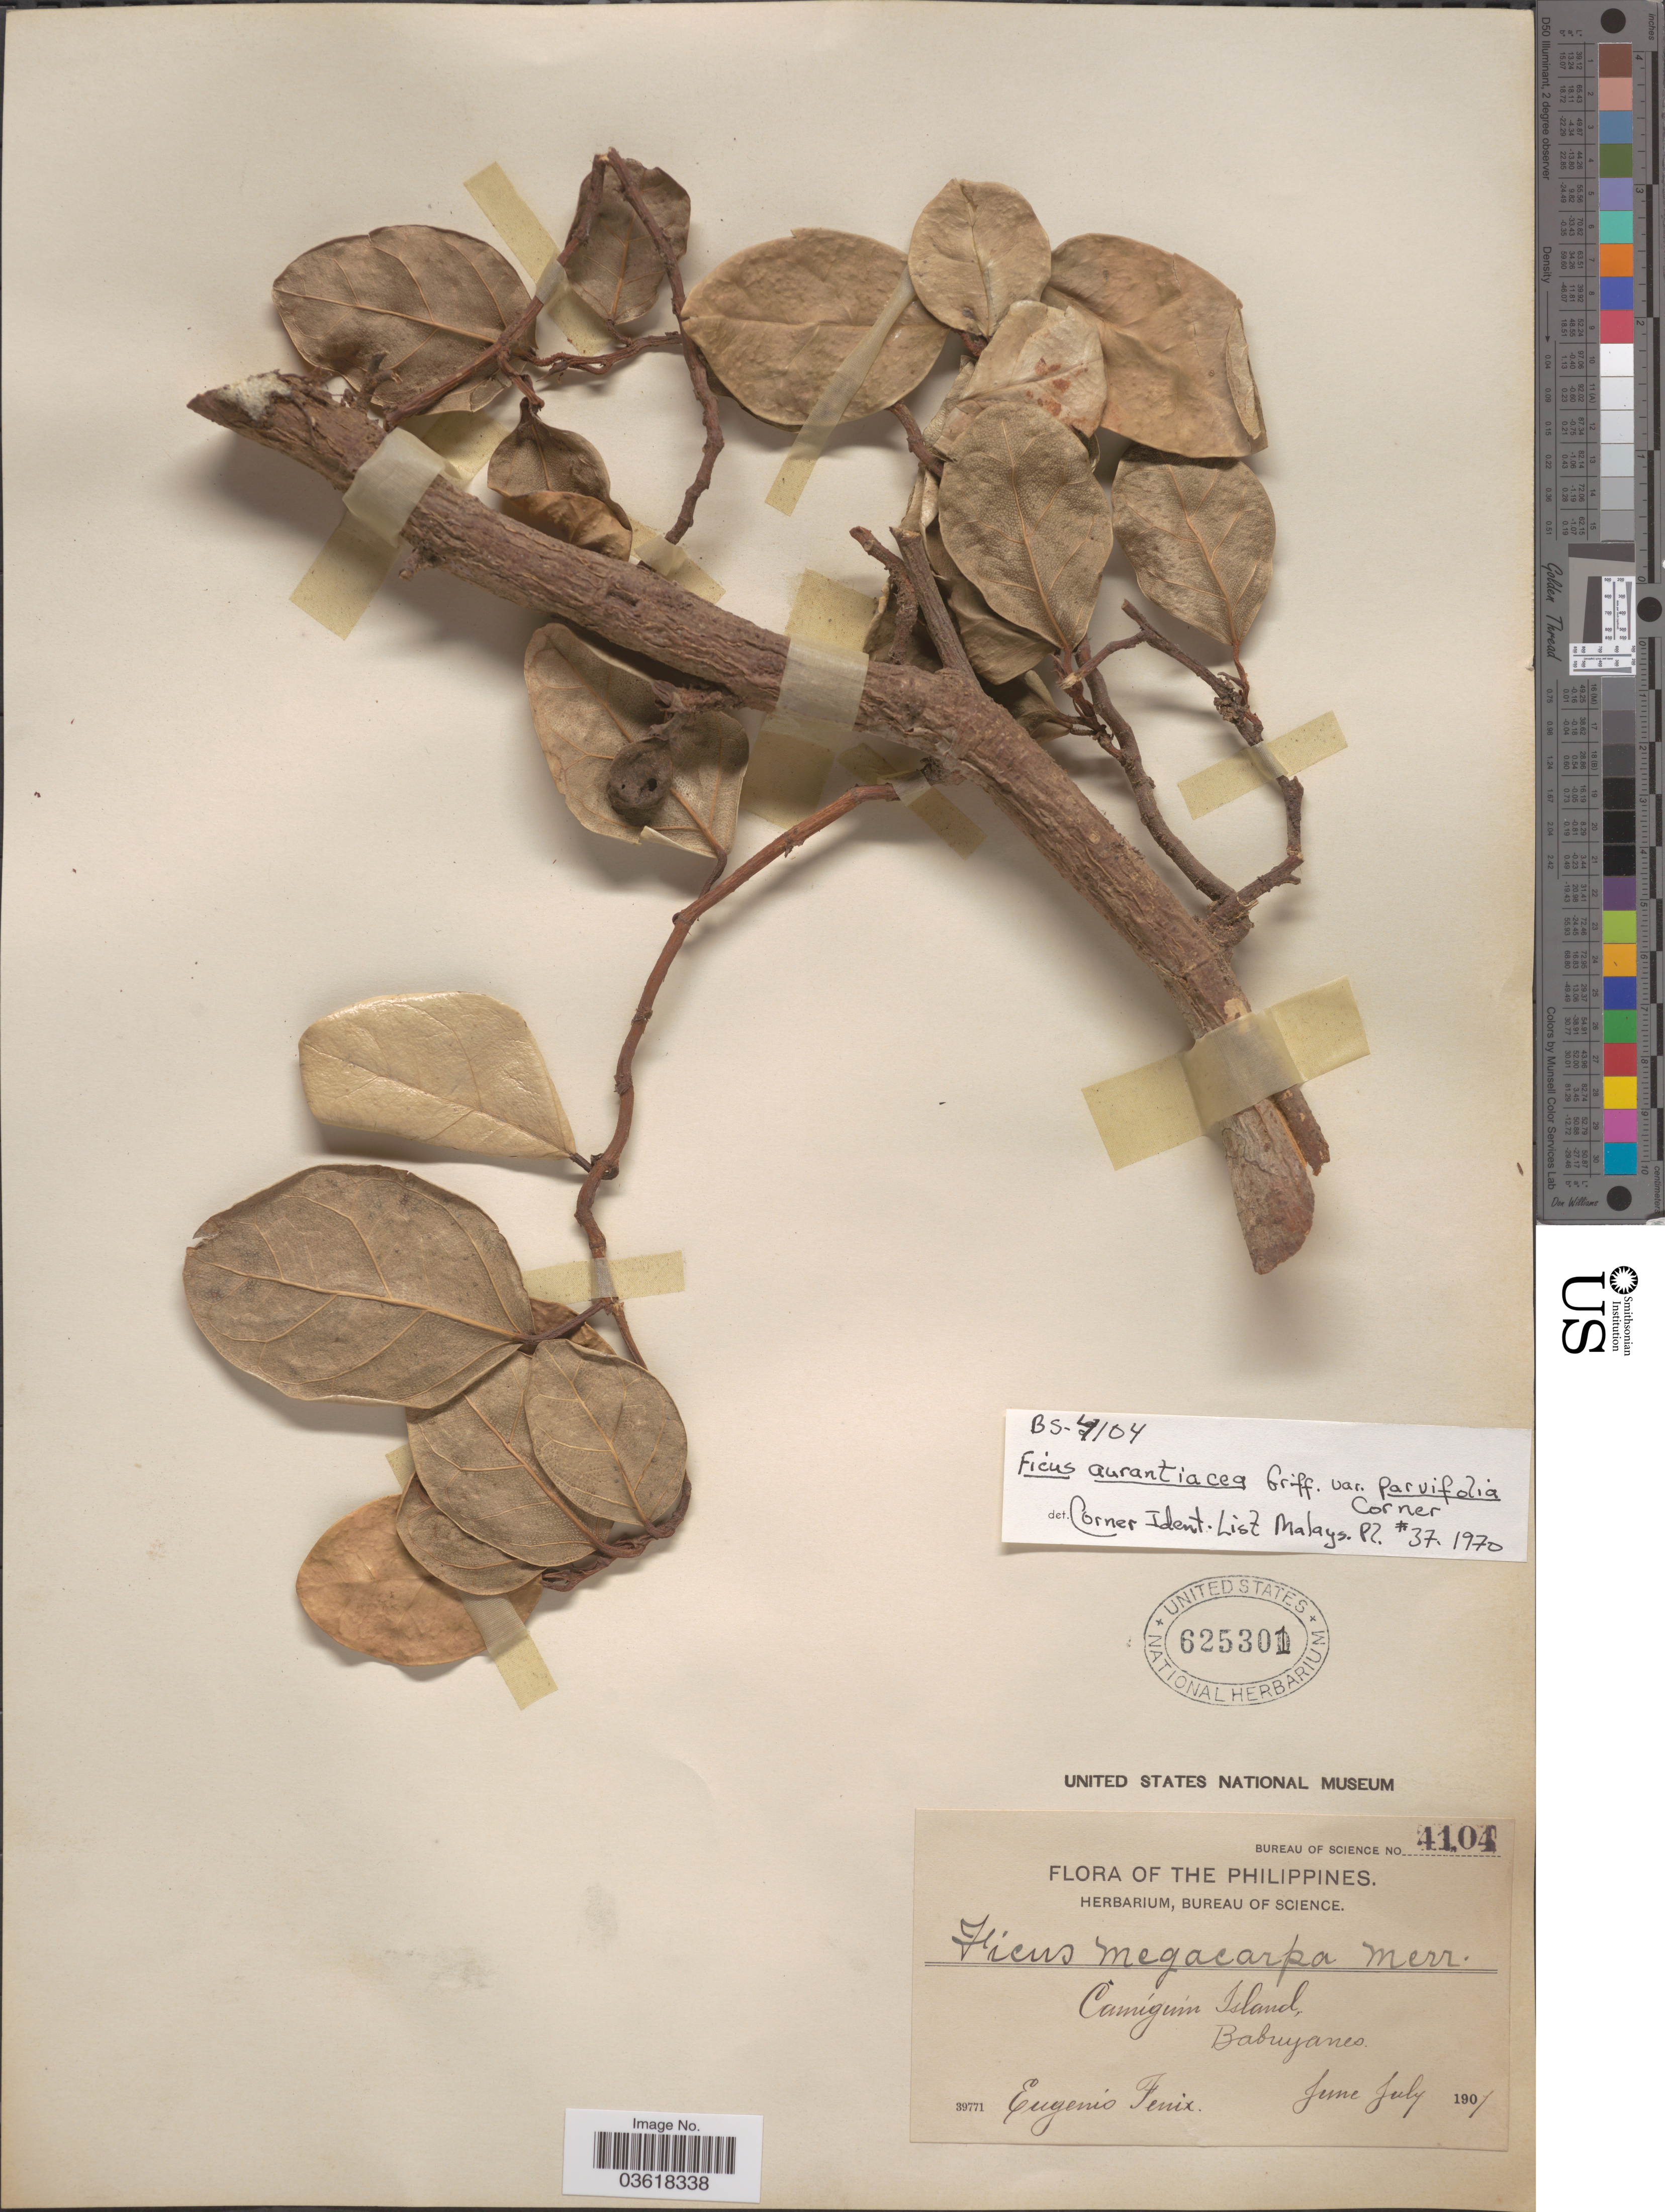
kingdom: Plantae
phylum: Tracheophyta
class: Magnoliopsida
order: Rosales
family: Moraceae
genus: Ficus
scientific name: Ficus aurantiacea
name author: Griff.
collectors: E. Fénix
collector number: Bureau of Science 4104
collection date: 1901-06/1901-07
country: Philippines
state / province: Northern Mindanao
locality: Camíguín Island, Babuyanes.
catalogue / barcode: US 625301